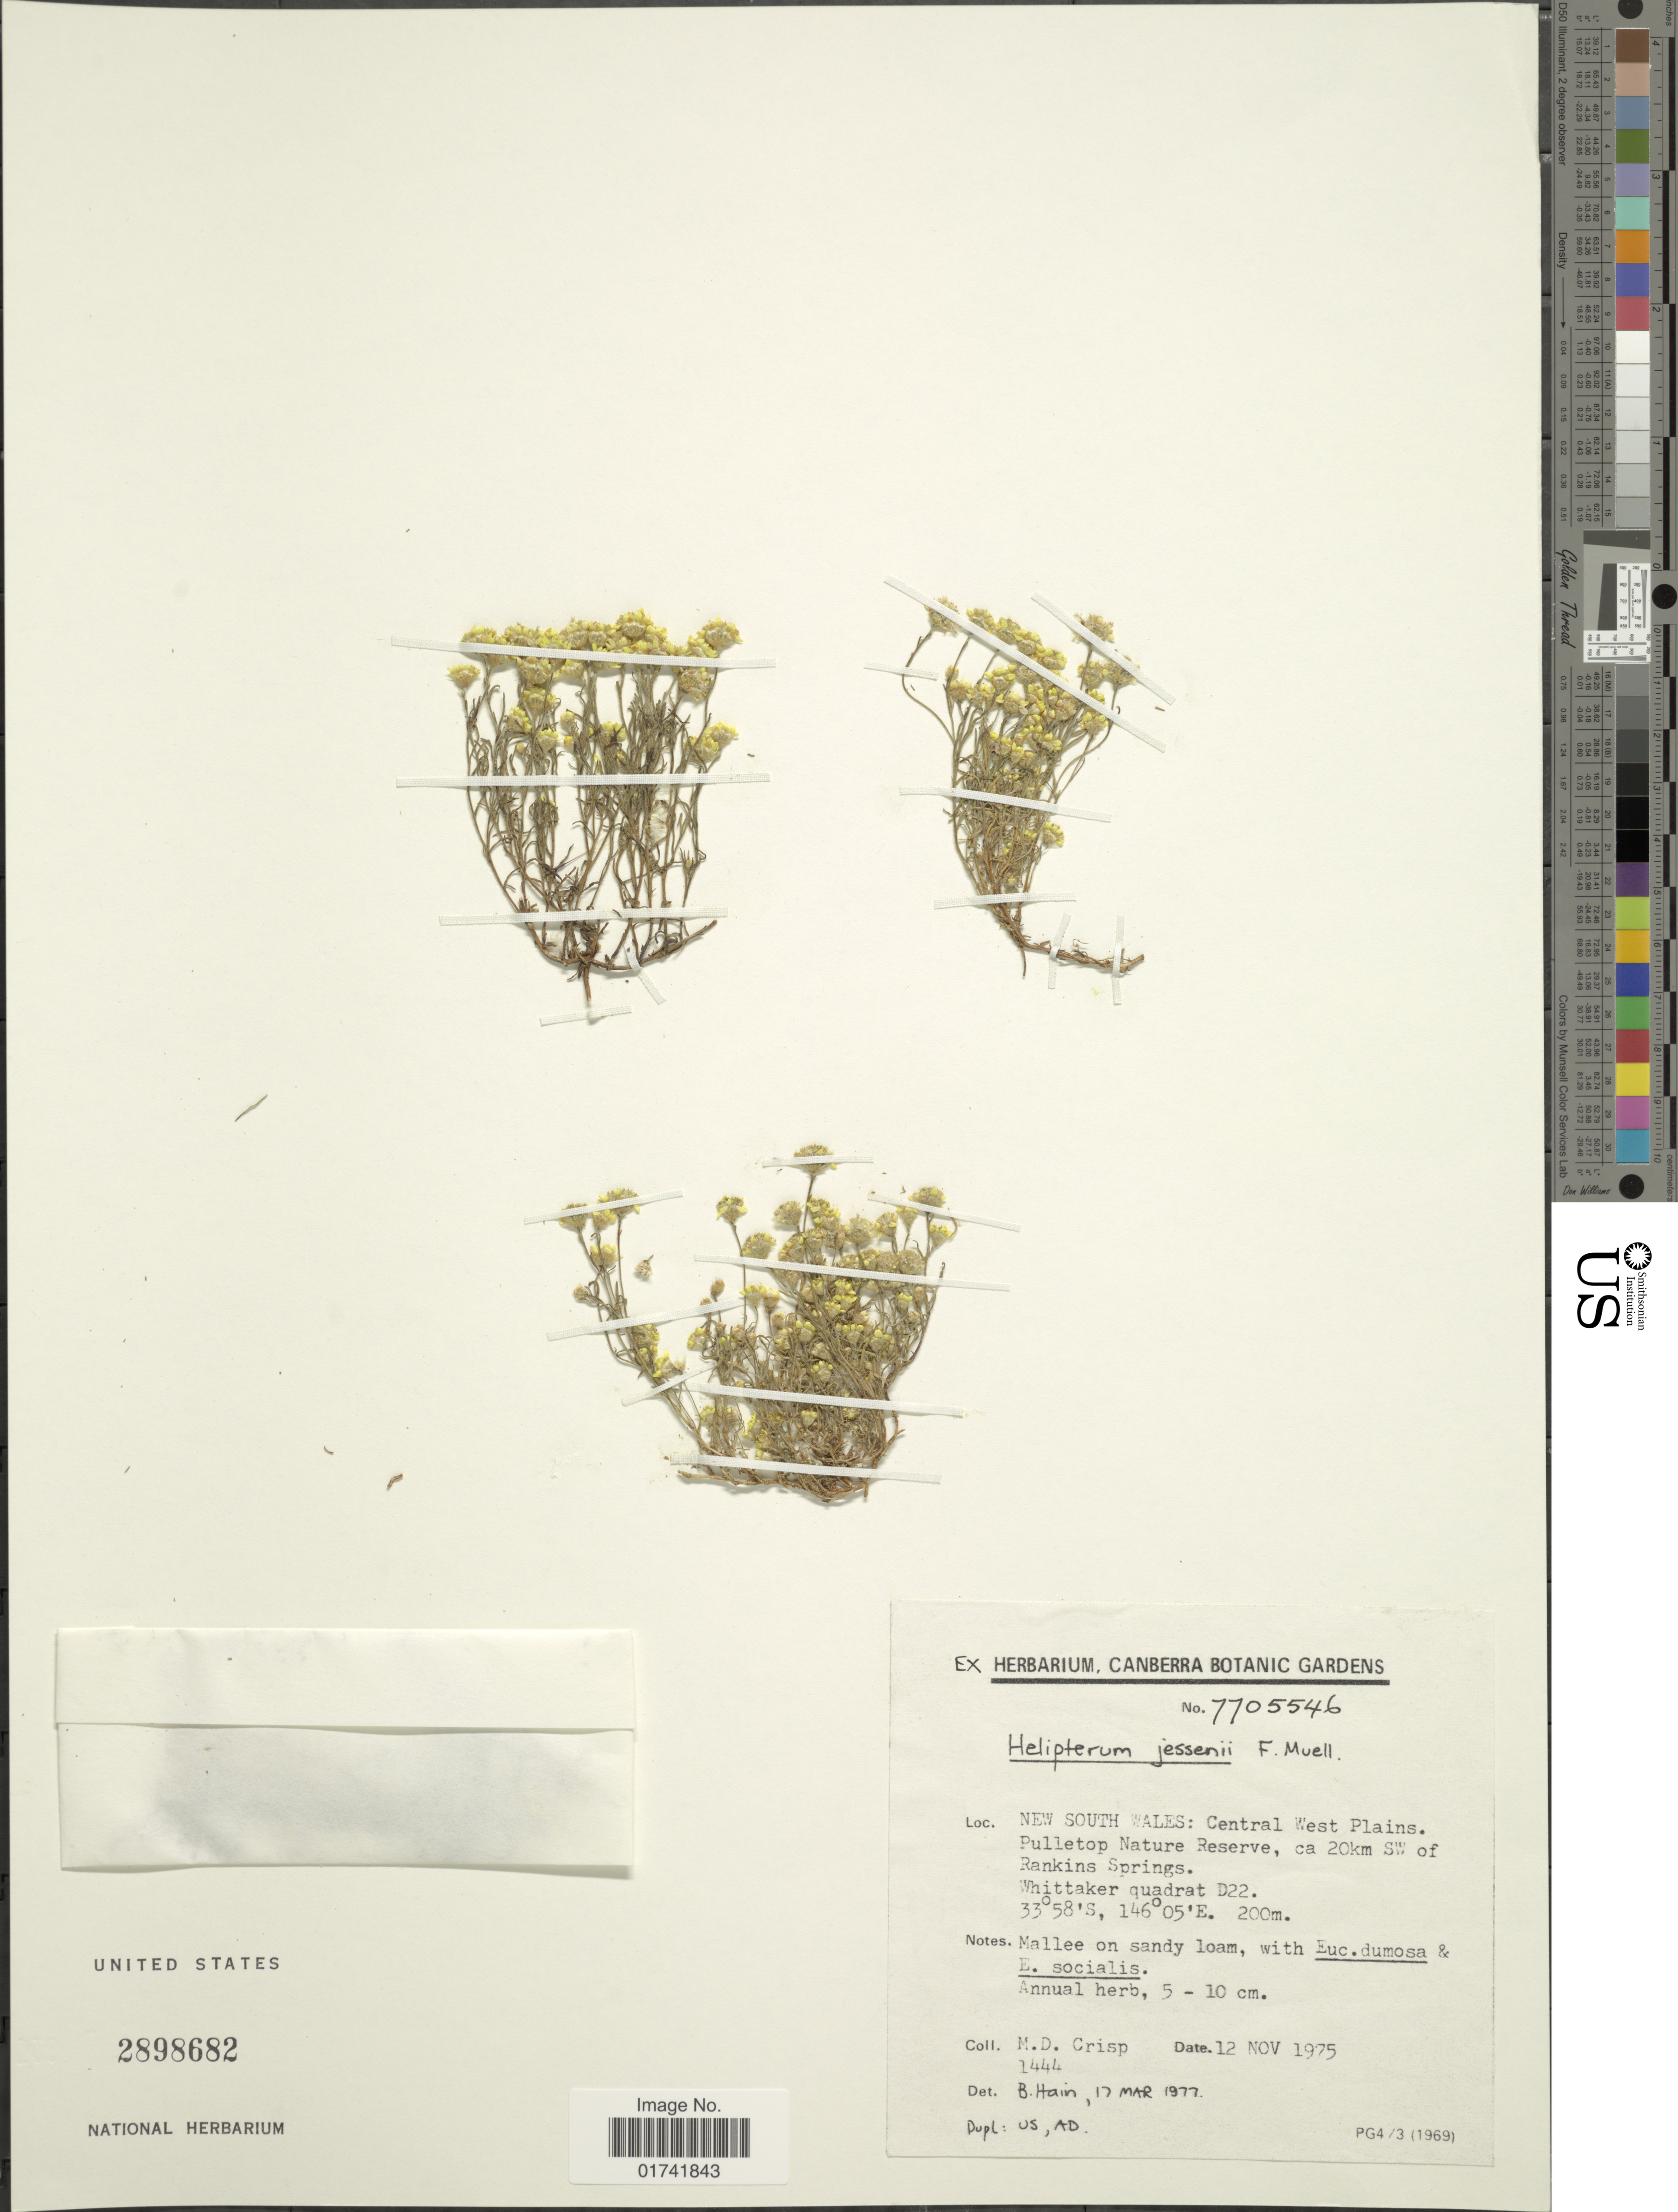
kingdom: Plantae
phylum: Tracheophyta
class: Magnoliopsida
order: Asterales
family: Asteraceae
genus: Hyalosperma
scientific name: Hyalosperma semisterile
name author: (F. Muell.) Paul G. Wilson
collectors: M. Crisp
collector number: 1444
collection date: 1975-11-12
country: Australia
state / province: New South Wales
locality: Central West Plains, Pulletop Nature Reserve, ca 20 km SW of Rankings Springs, Whittaker quadrat D22.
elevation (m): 200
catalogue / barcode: US 2898682